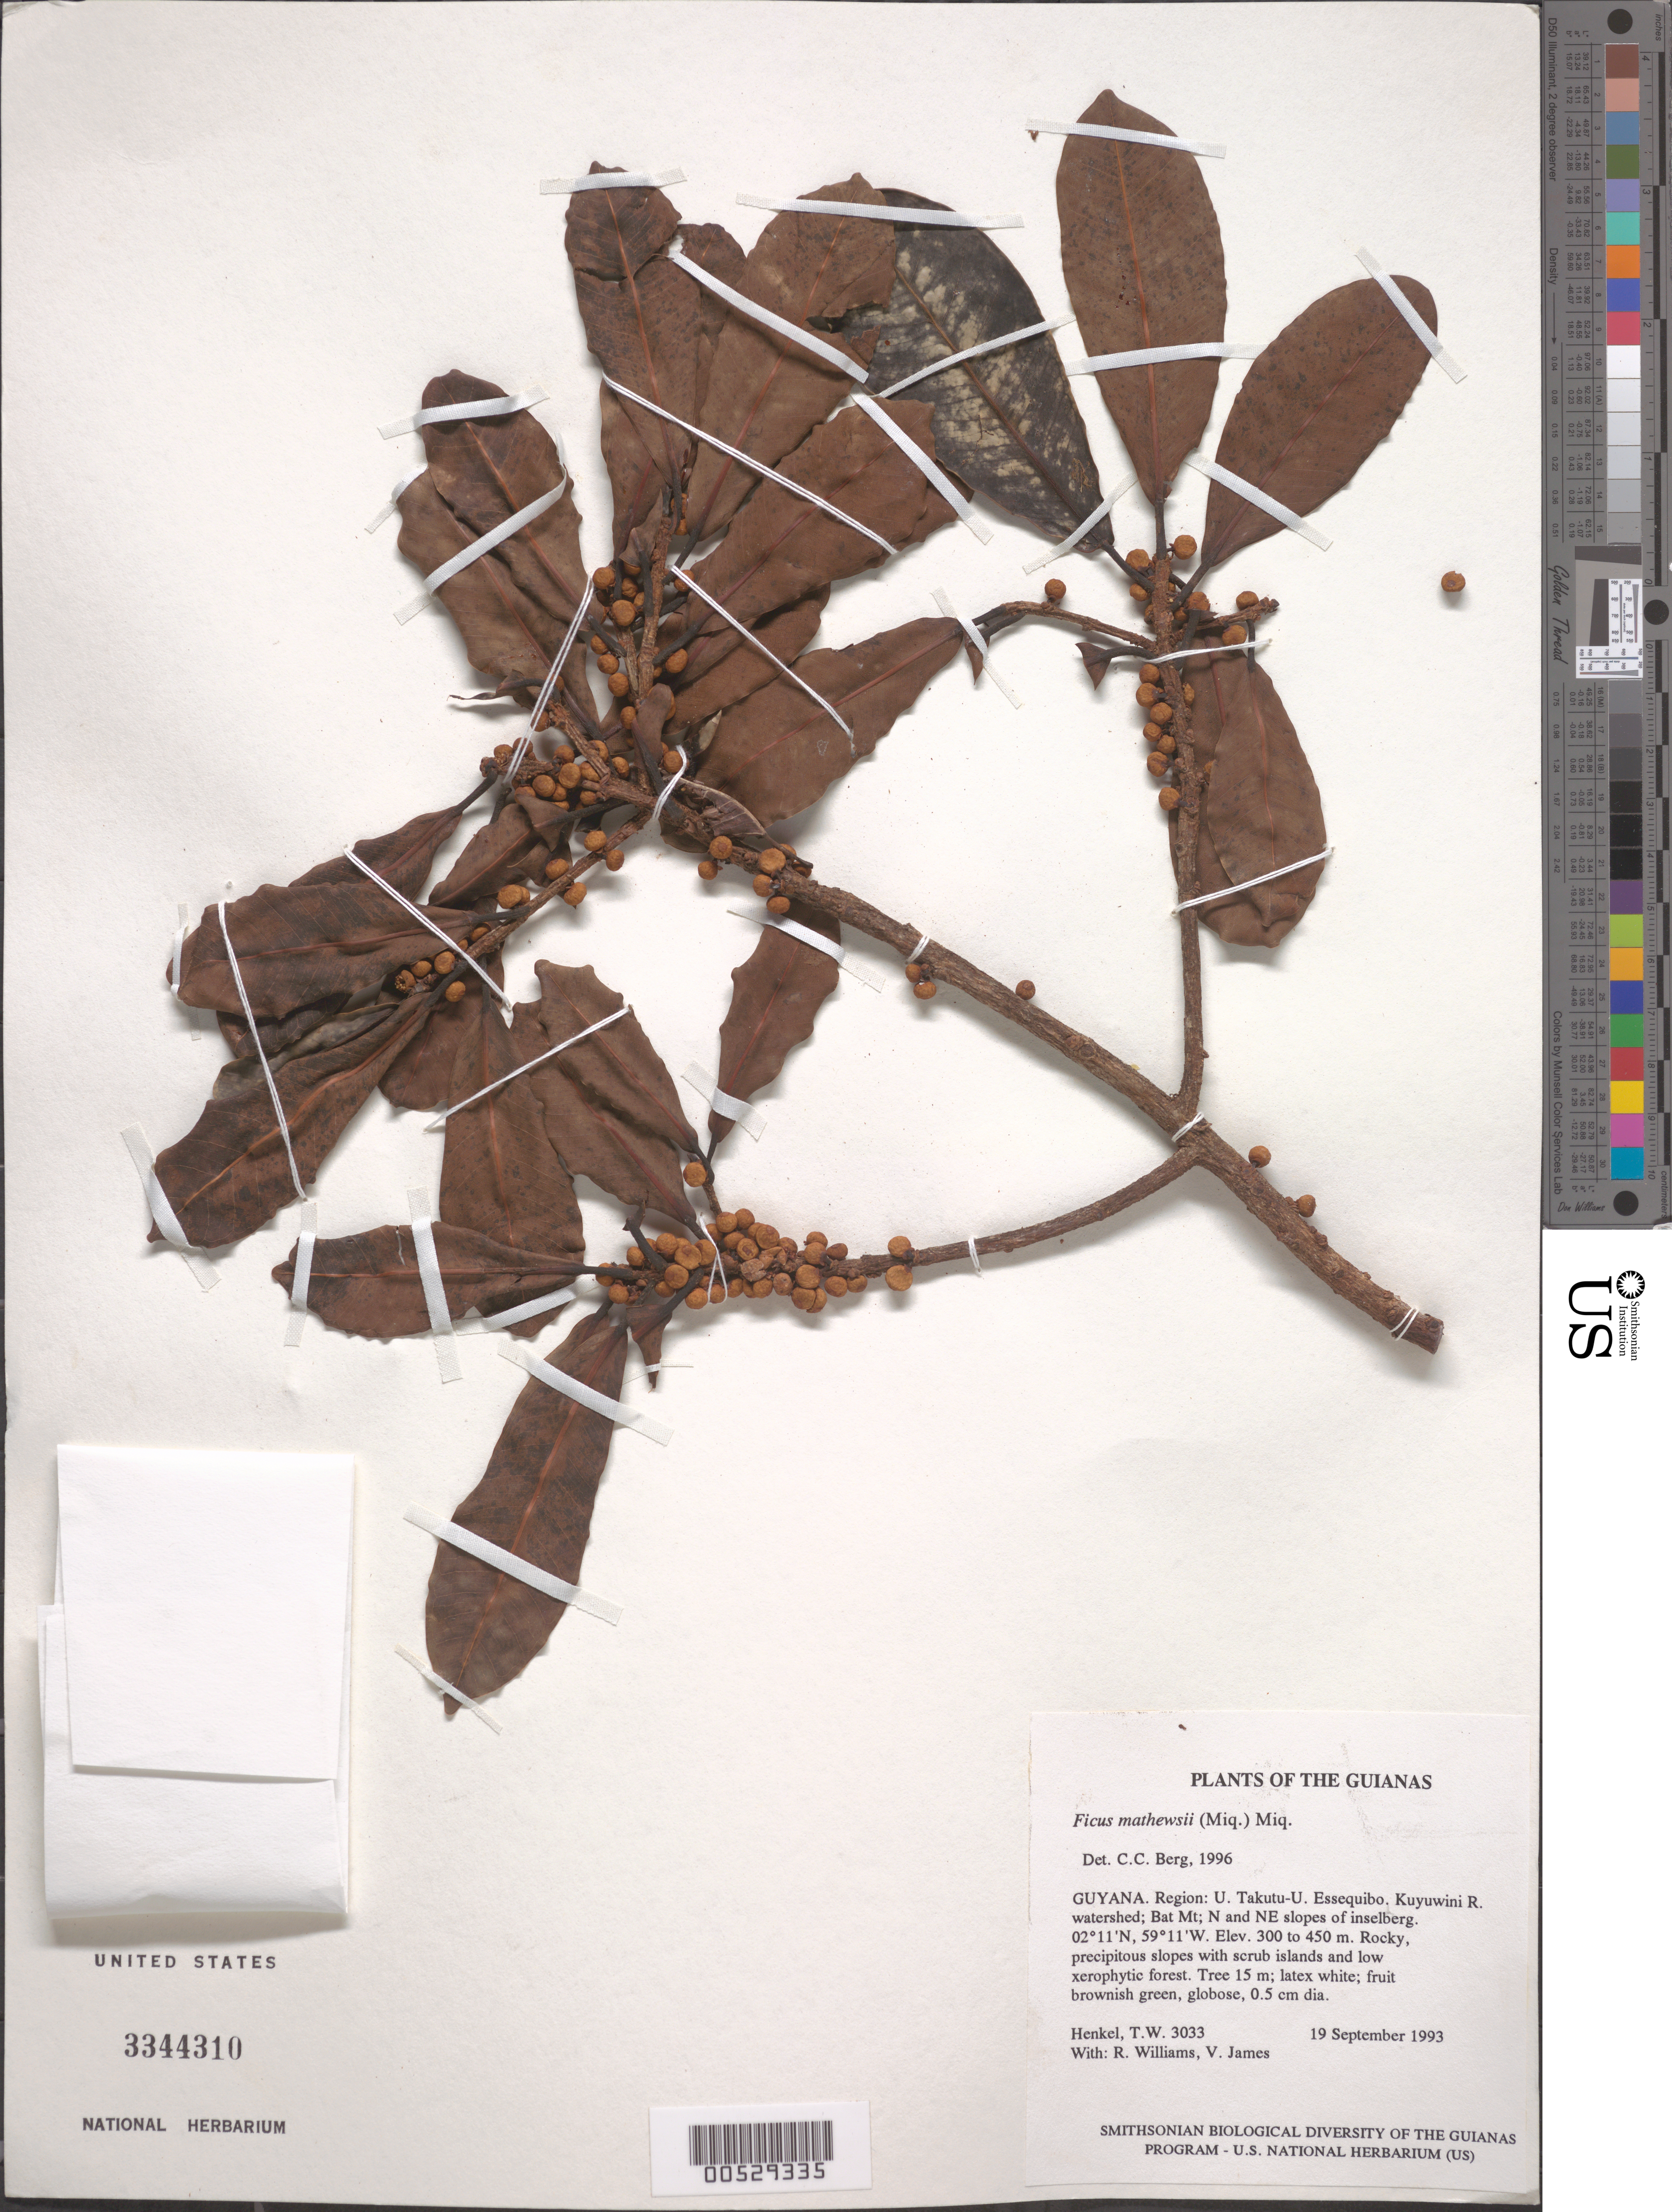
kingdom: Plantae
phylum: Tracheophyta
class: Magnoliopsida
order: Rosales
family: Moraceae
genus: Ficus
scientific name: Ficus mathewsii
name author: (Miq.) Miq.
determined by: Berg, C. C.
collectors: T. Henkel, R. Williams & V. James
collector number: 3033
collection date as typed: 19 September 1993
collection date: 1993-09-19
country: Guyana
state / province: U. Takutu-U. Essequibo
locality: Kuyuwini R. watershed; Bat Mt; N and NE slopes of inselberg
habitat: Rocky, precipitous slopes with scrub islands and low xerophytic forest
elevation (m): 300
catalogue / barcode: US 3344310